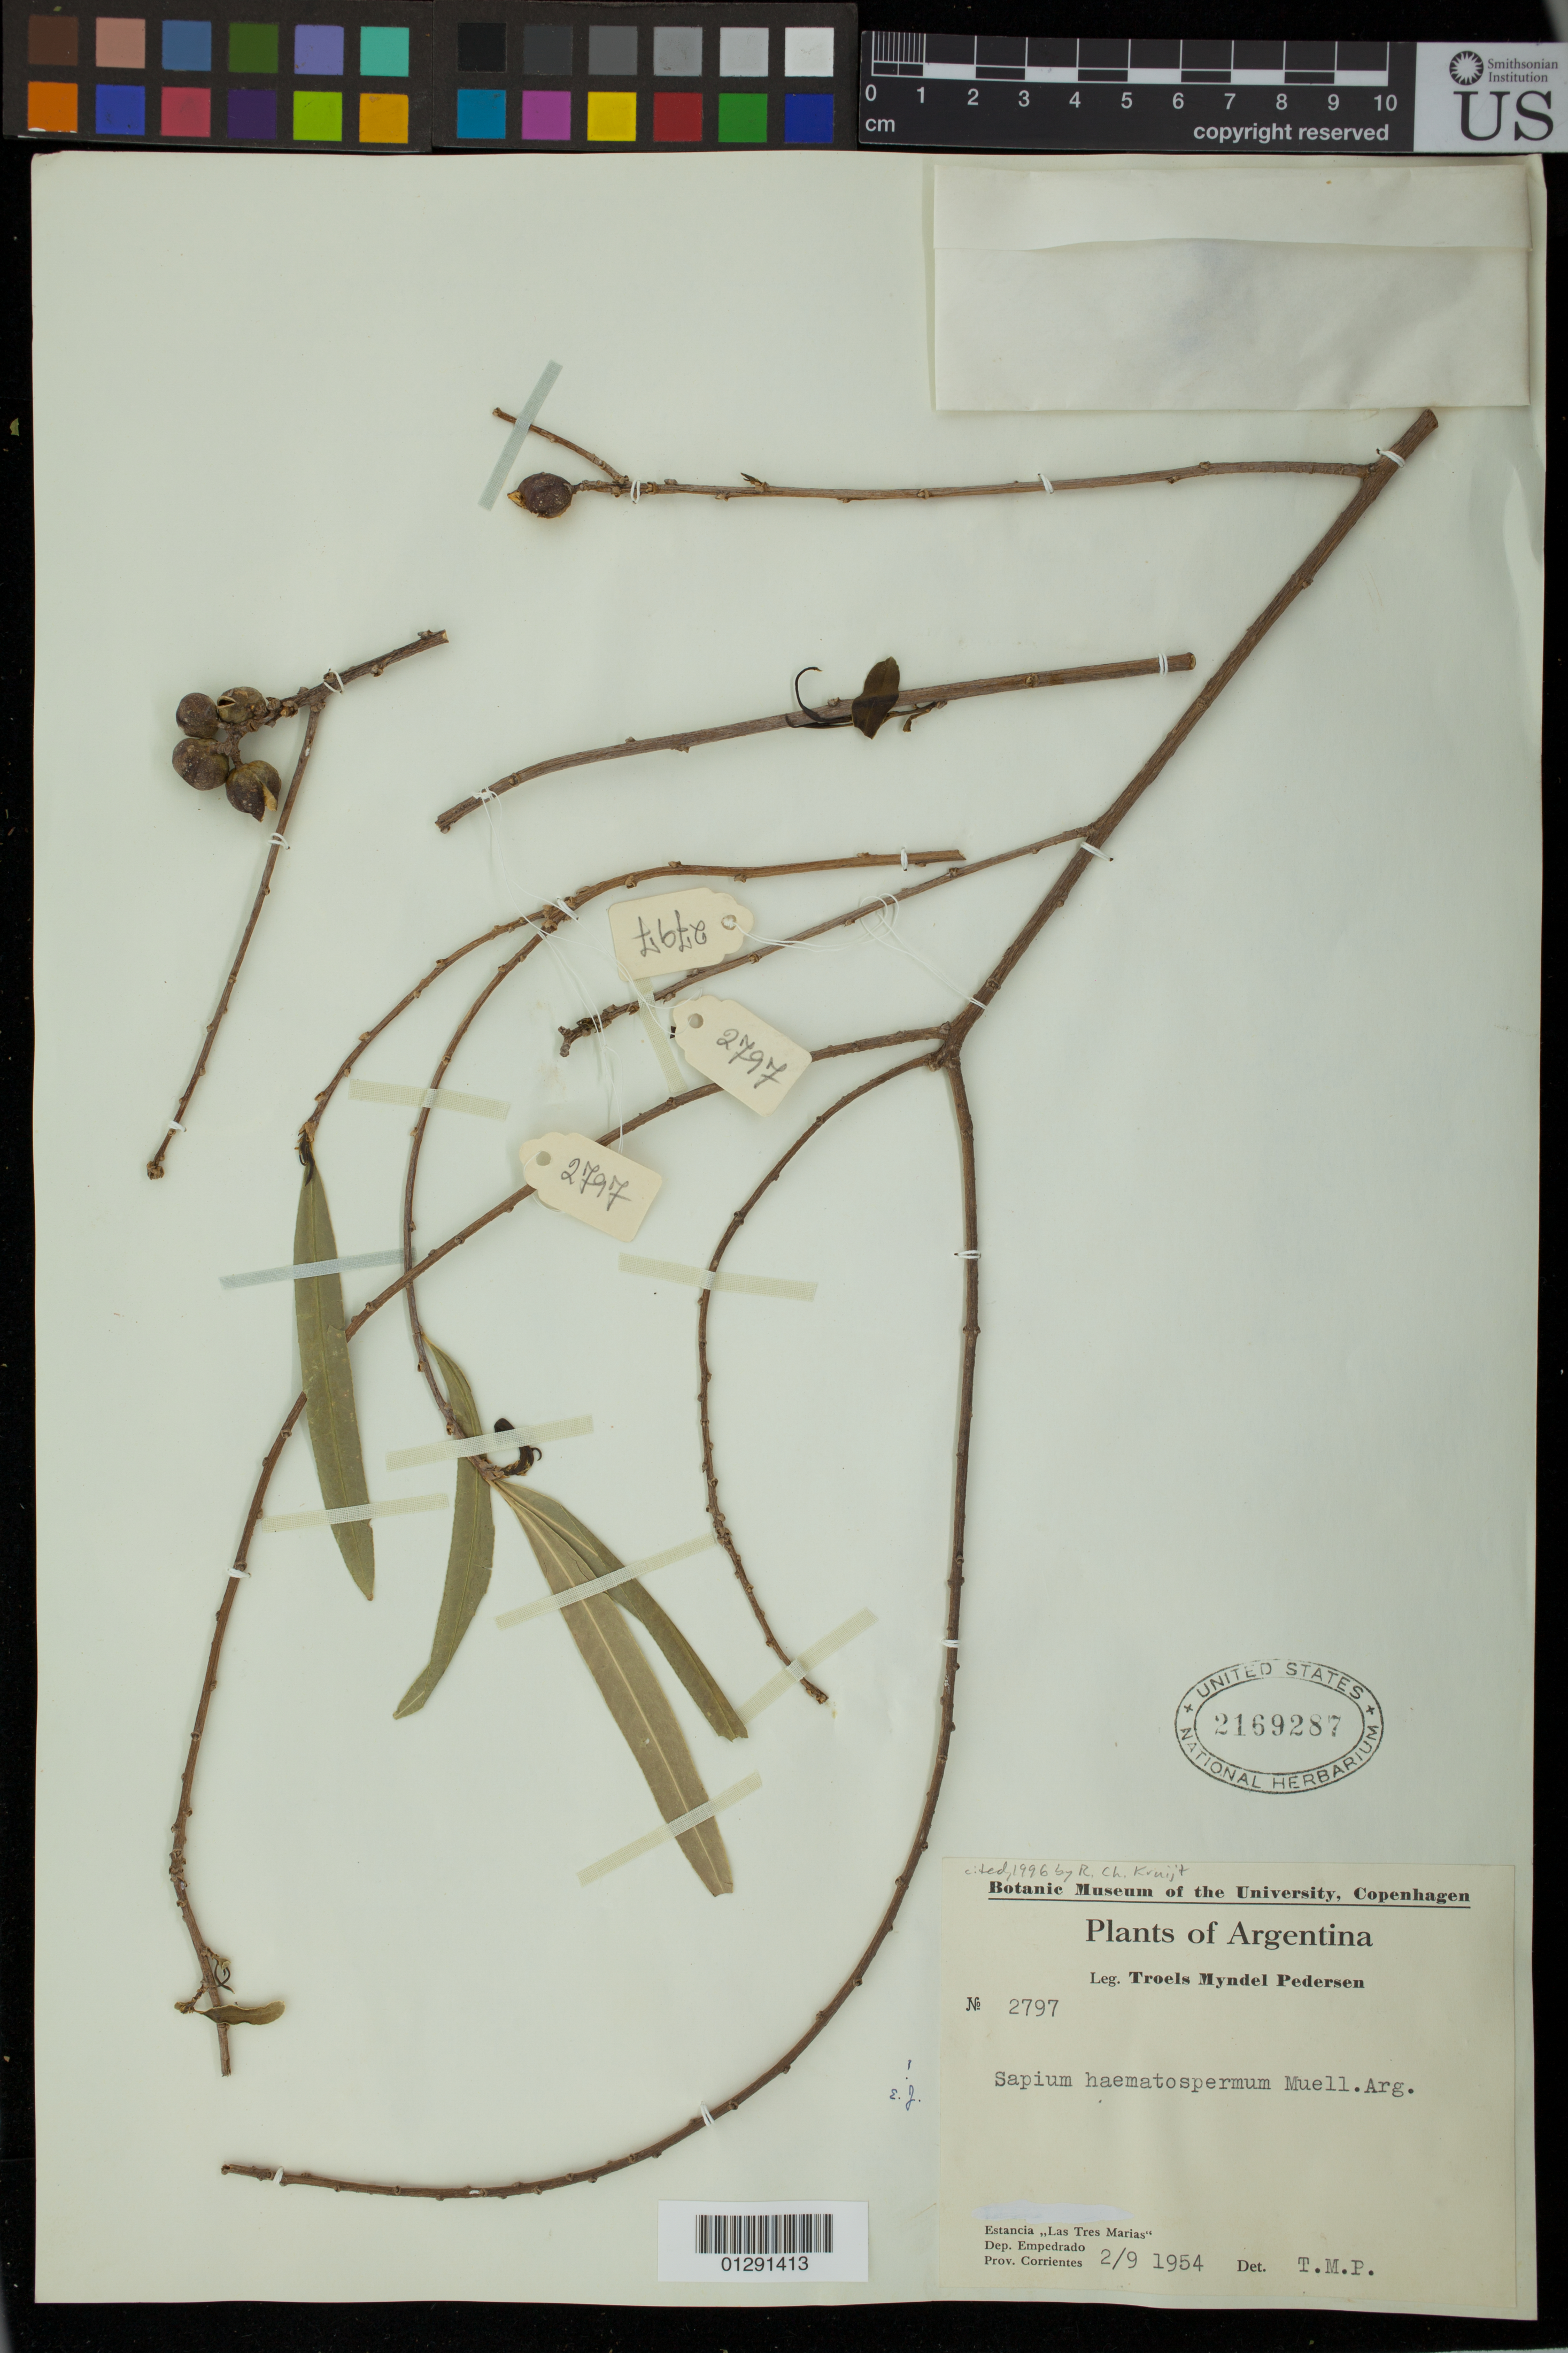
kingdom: Plantae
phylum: Tracheophyta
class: Magnoliopsida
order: Malpighiales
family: Euphorbiaceae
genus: Sapium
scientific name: Sapium haematospermum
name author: Müll. Arg.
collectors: T. M. Pedersen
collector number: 2797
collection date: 1954-09-02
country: Argentina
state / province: Corrientes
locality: Estancia Las Tres Marias, Empedrado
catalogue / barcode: US 2169287